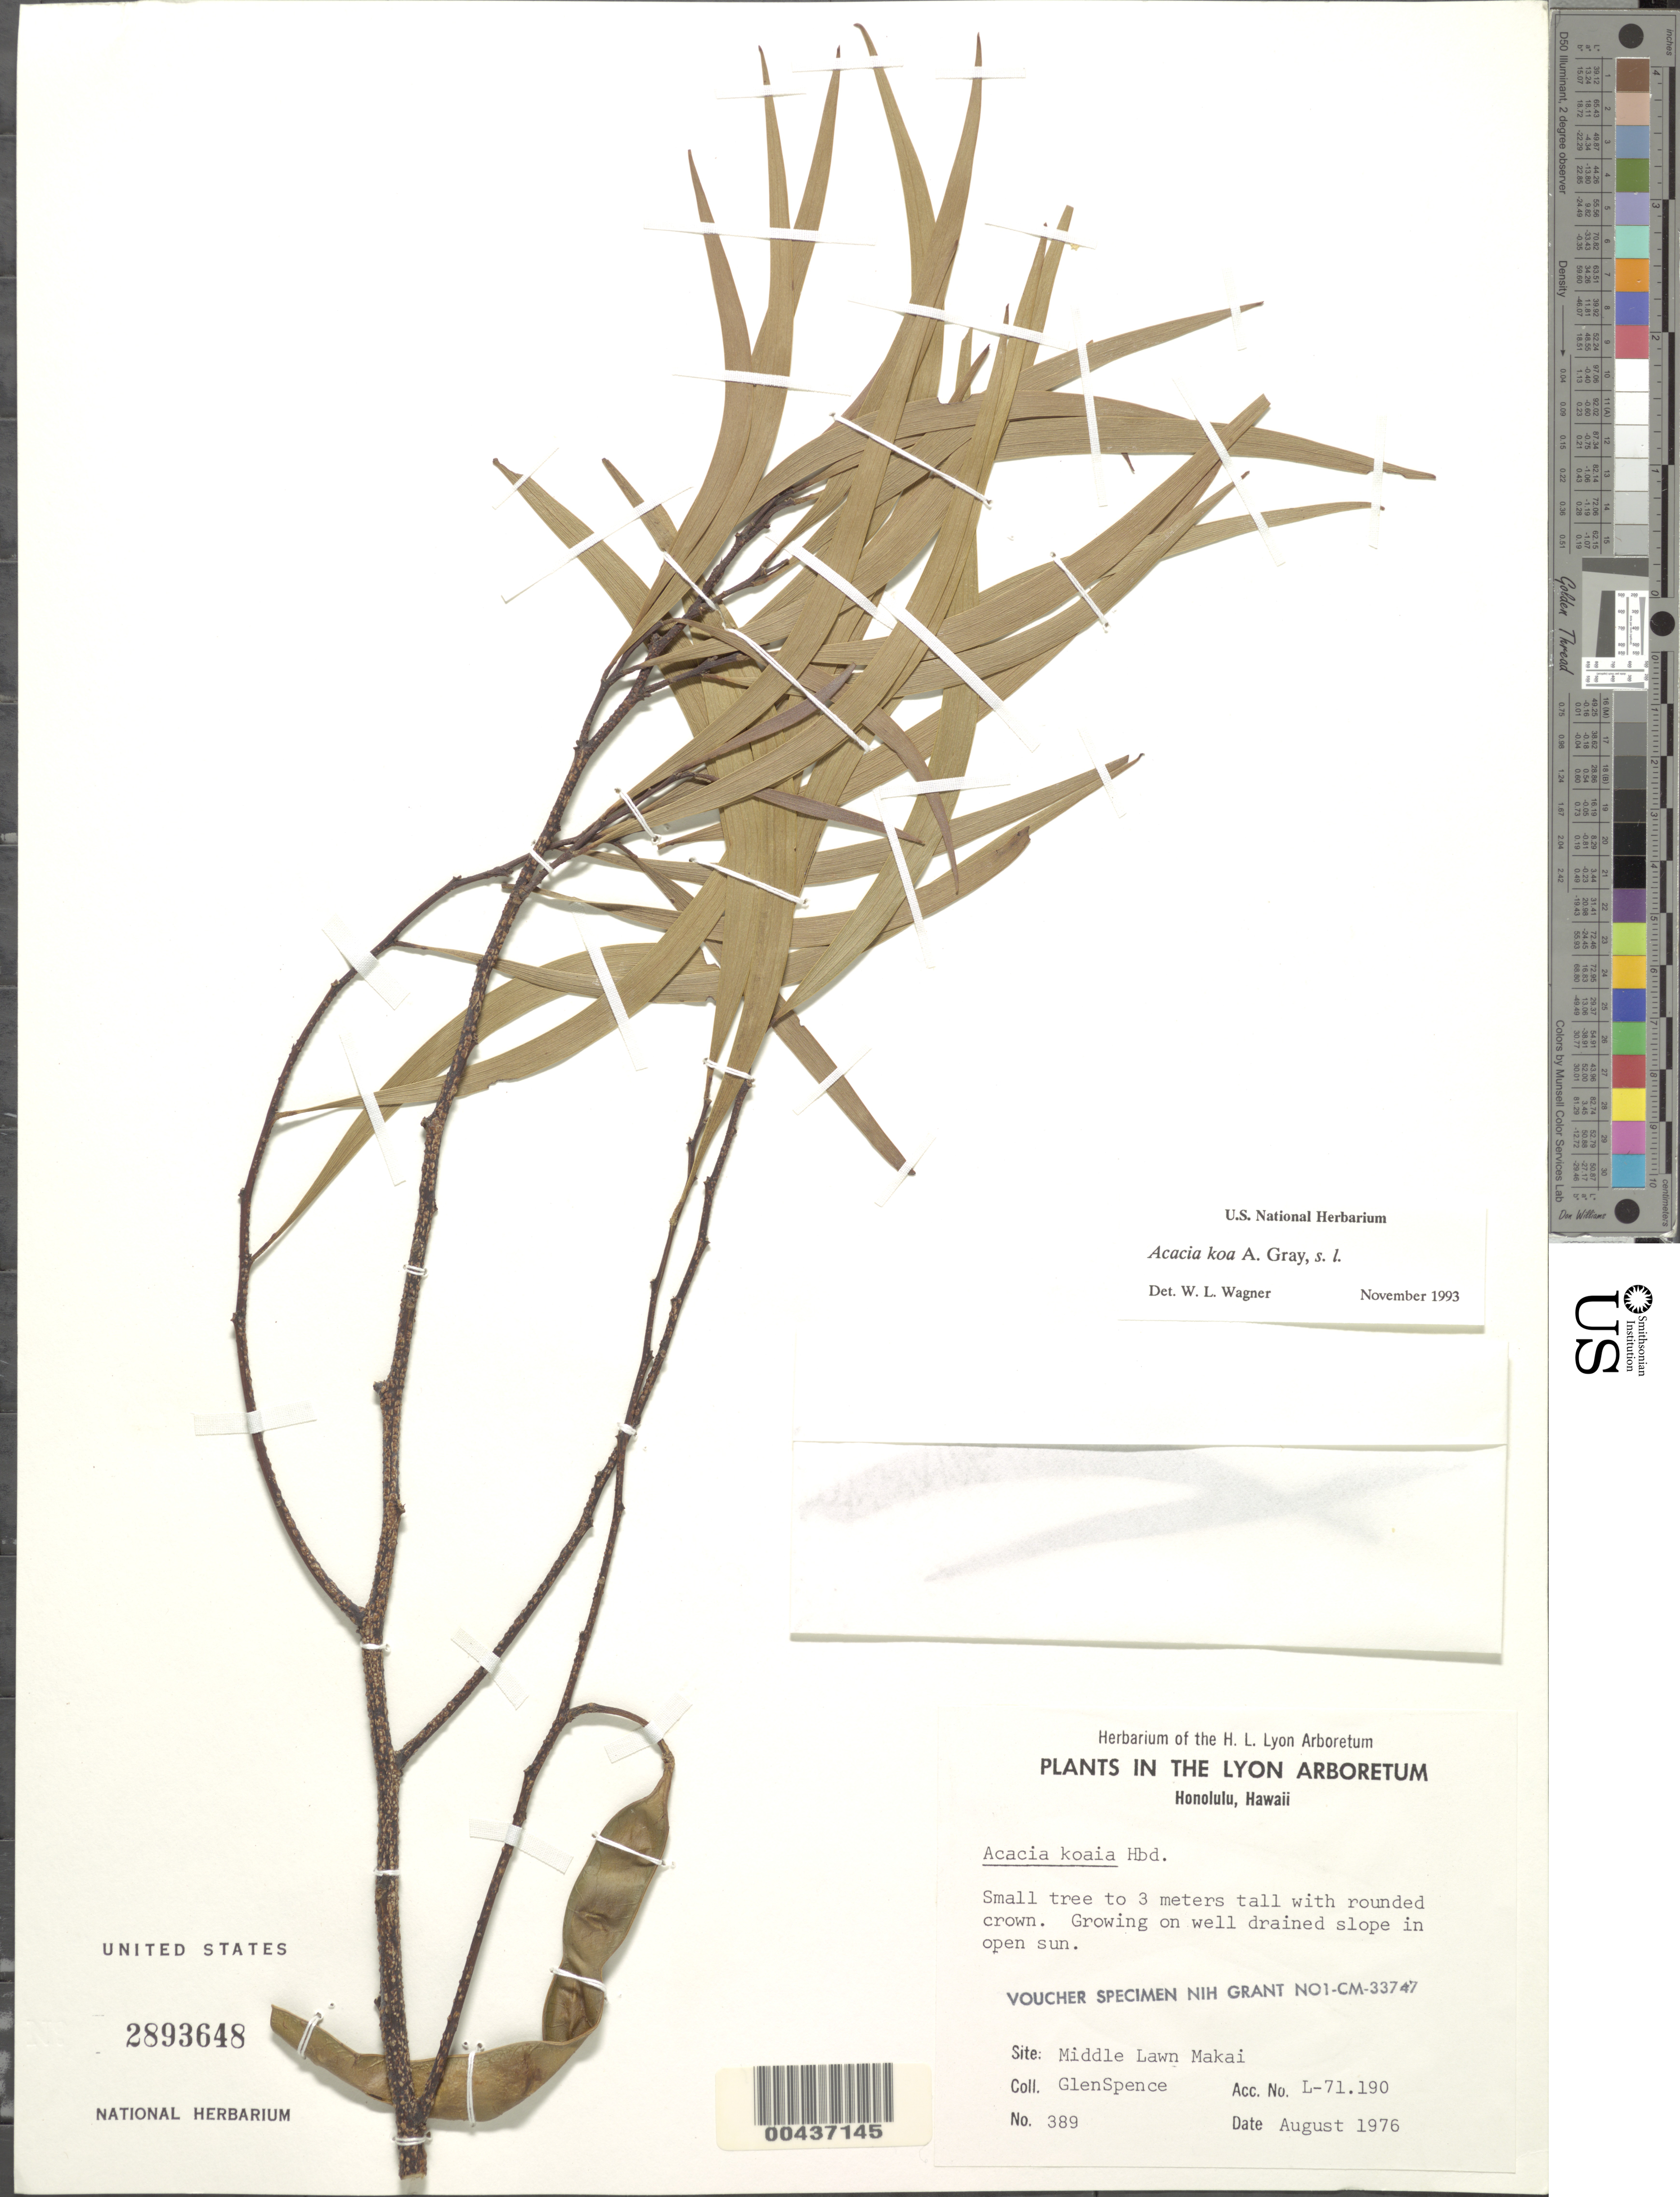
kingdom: Plantae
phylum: Tracheophyta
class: Magnoliopsida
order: Fabales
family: Fabaceae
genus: Acacia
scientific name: Acacia koa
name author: A. Gray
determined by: Wagner, W. L., (BOT), Smithsonian Institution - National Museum of Natural History (UNITED STATES)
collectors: G. Spence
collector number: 389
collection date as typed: Aug 1976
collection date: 1976-08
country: United States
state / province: Hawaii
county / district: Honolulu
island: Oahu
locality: Middle Lawn Makai, Honolulu, H.L. Lyon Arboretum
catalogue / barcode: US 2893648